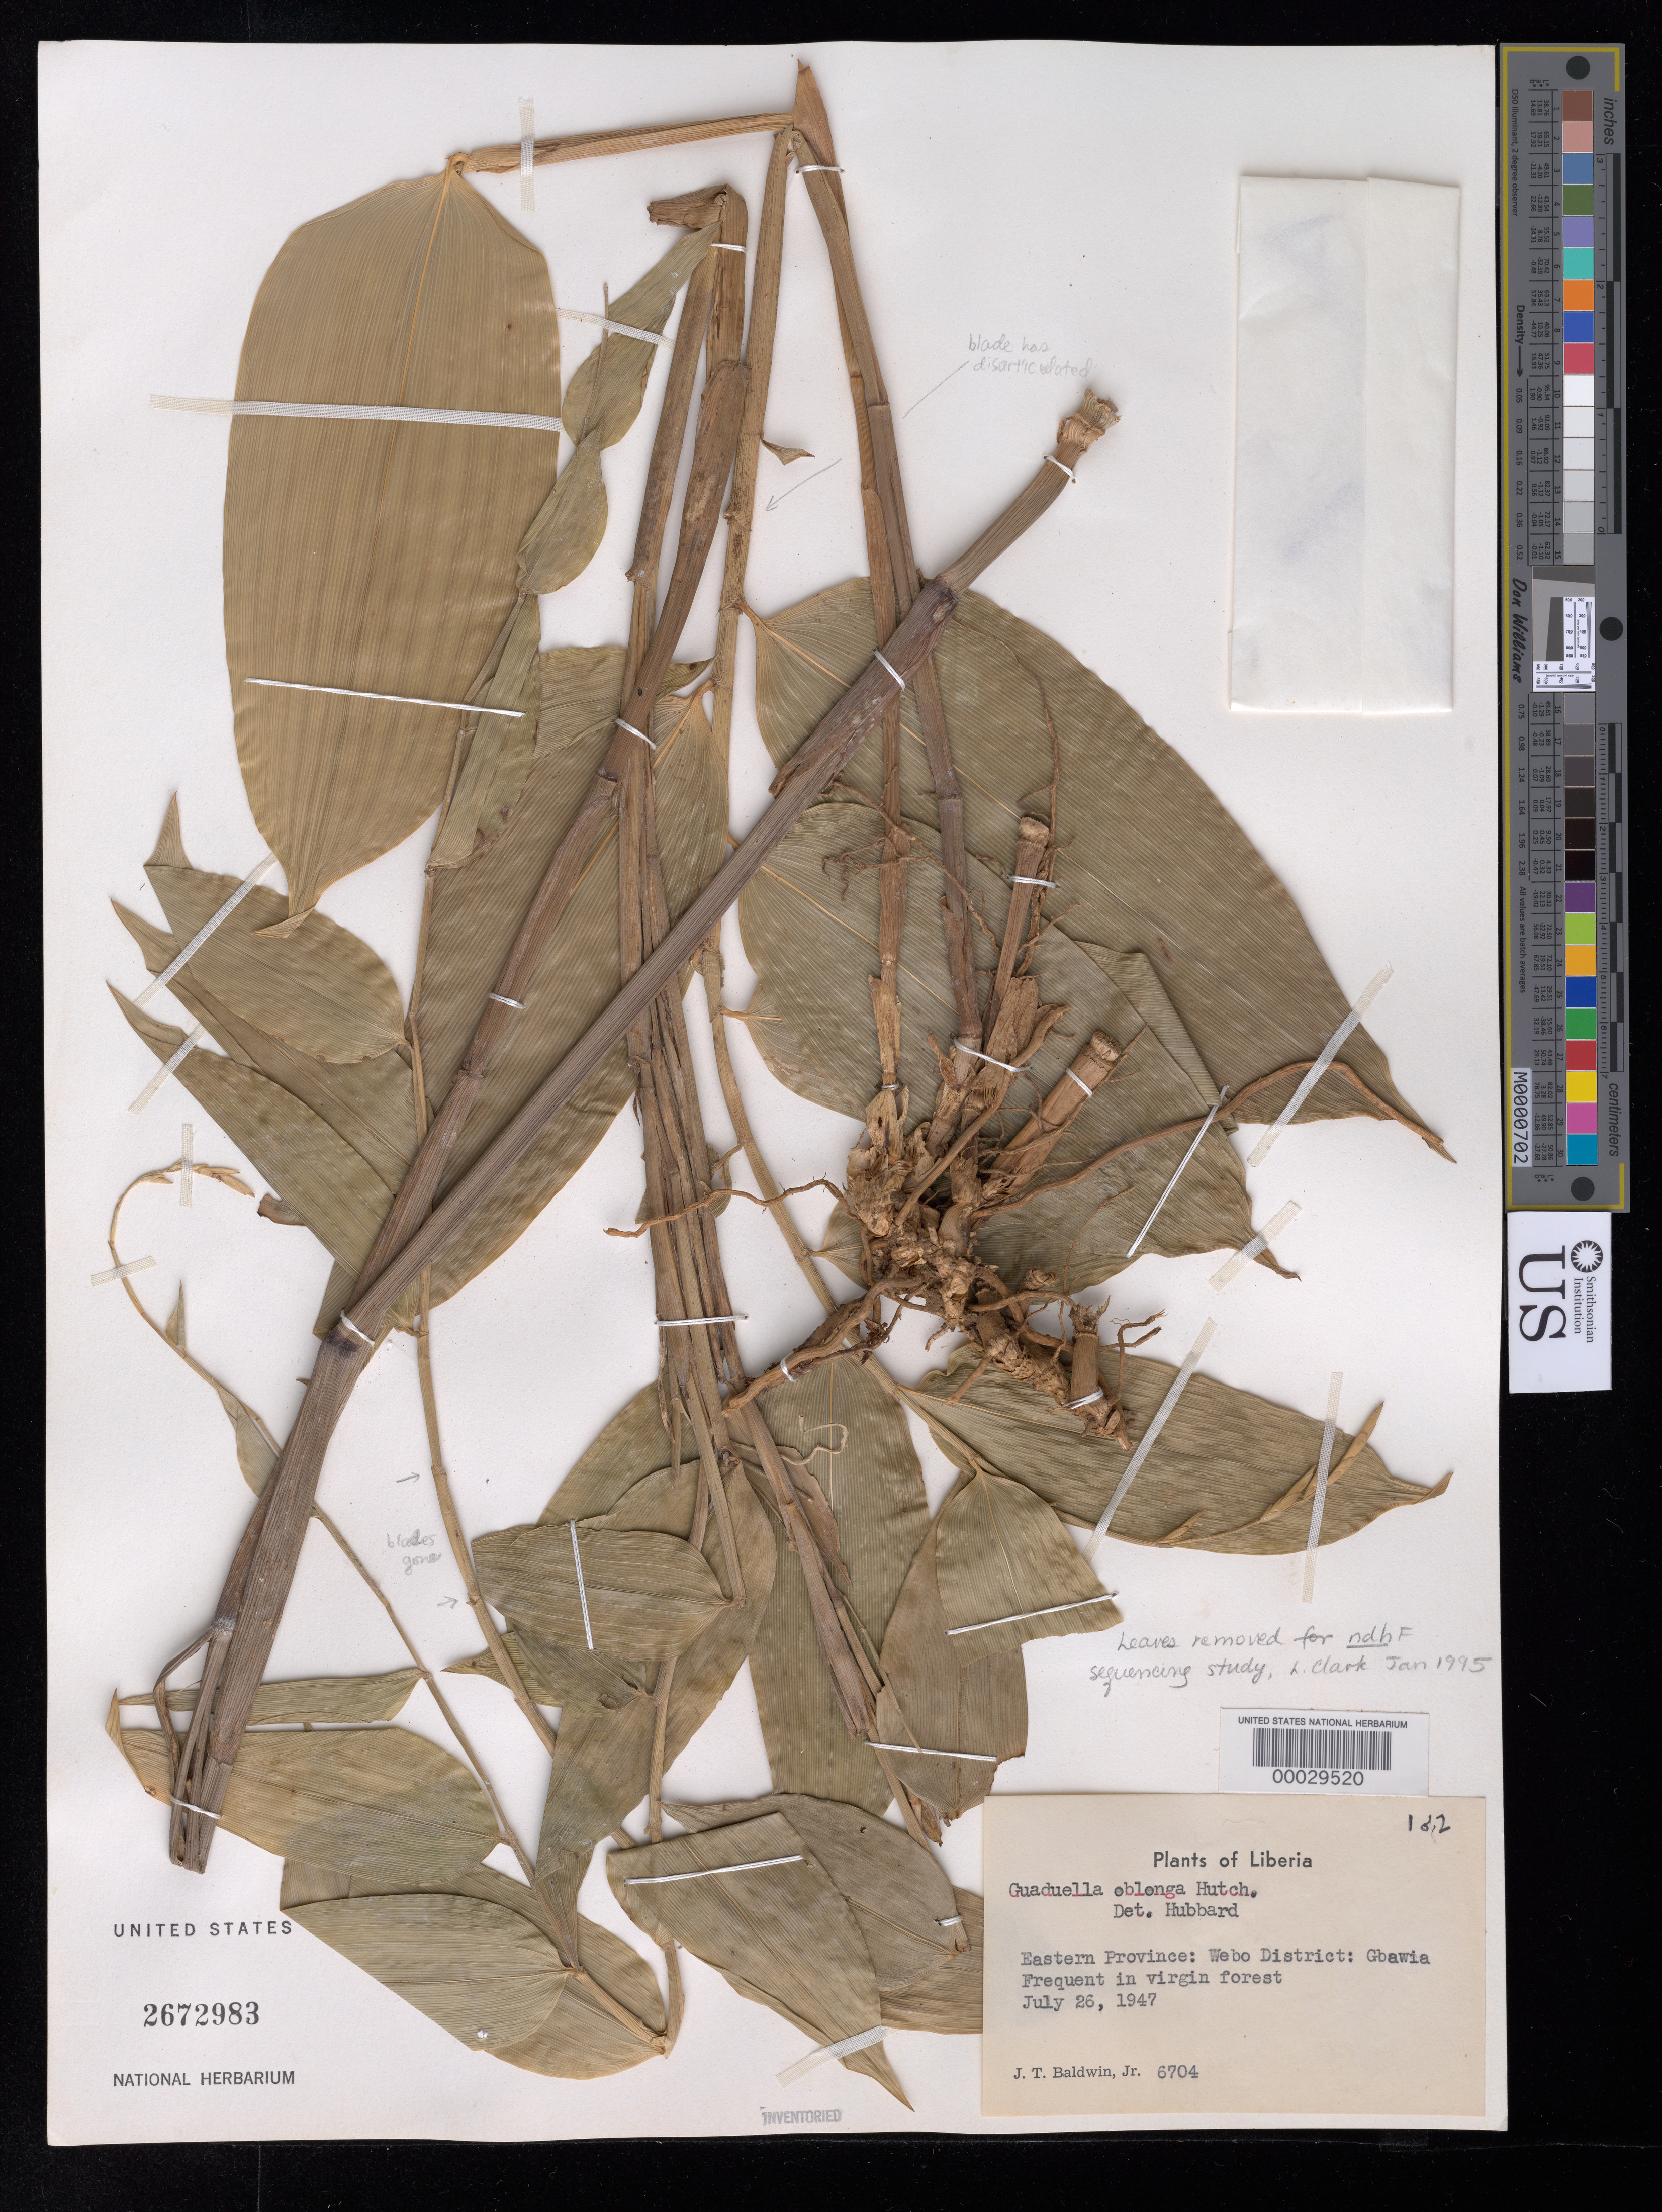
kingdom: Plantae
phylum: Tracheophyta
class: Liliopsida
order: Poales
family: Poaceae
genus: Guaduella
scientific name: Guaduella oblonga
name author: Hutch.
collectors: J. T. Baldwin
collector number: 6704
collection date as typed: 26 Jul 1947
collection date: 1947-07-26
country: Liberia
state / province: River Gee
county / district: Webo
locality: Gbawia, webo dist., eastern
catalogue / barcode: US 2672983